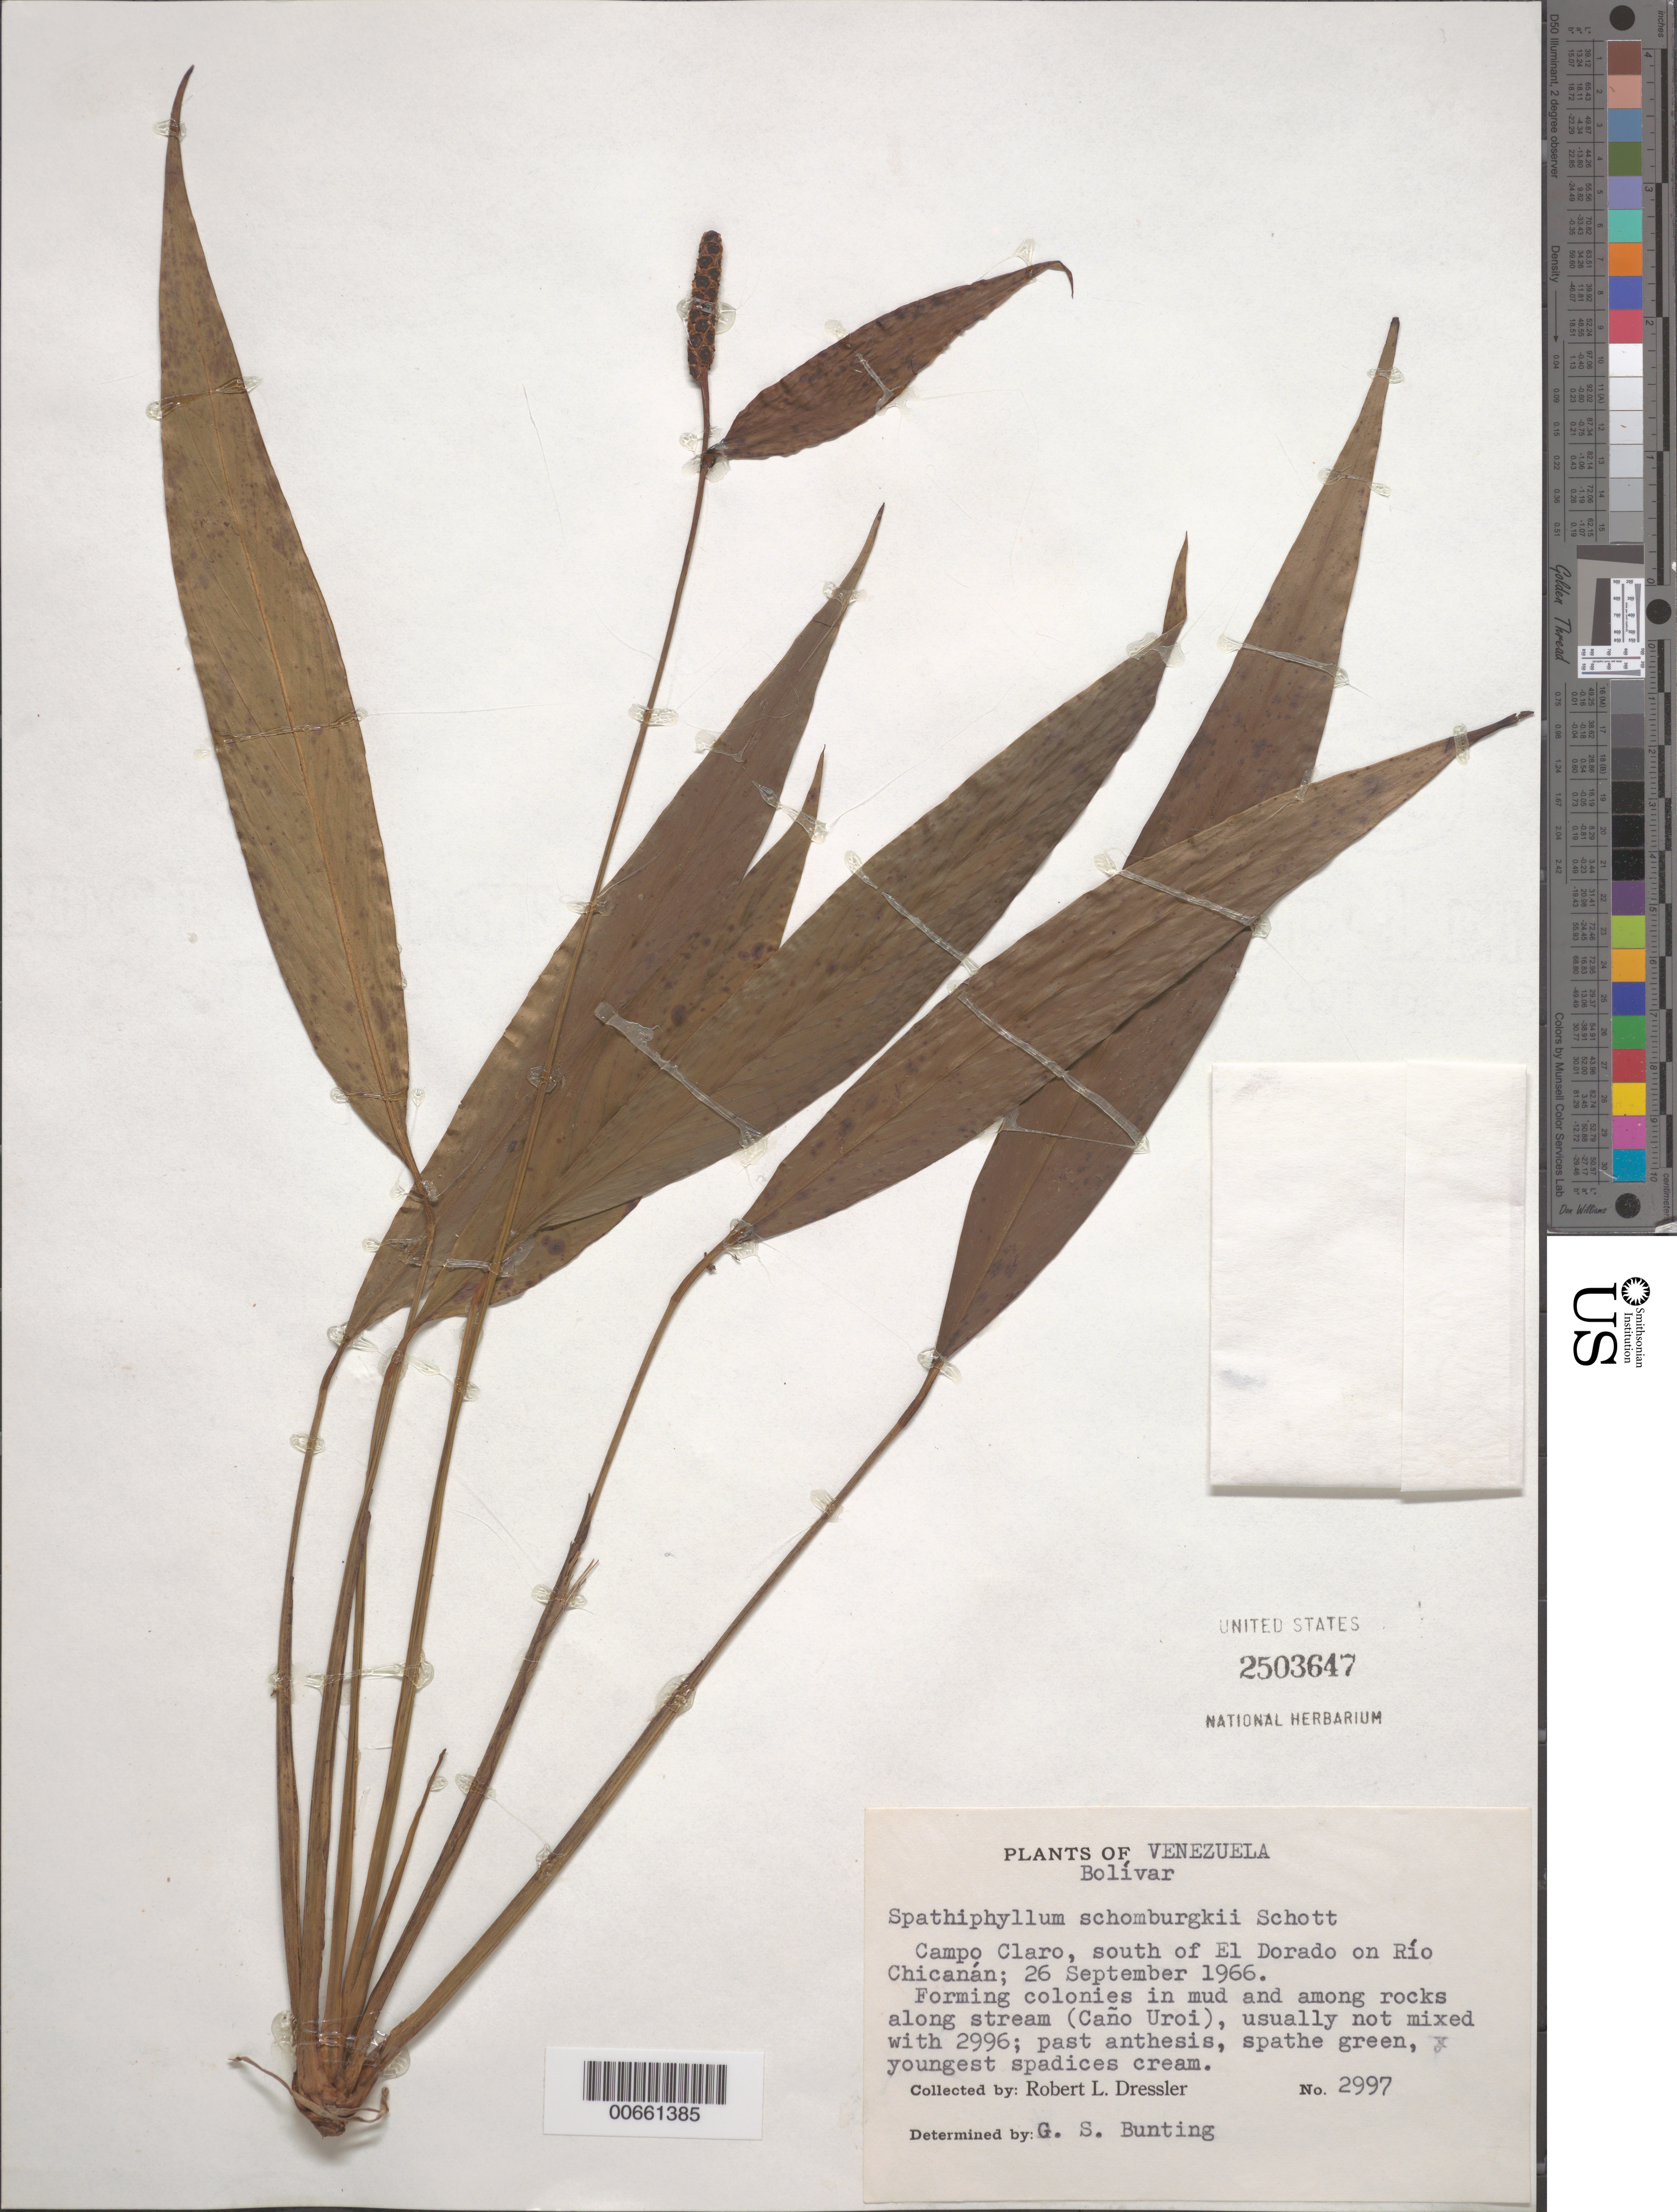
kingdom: Plantae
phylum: Tracheophyta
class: Liliopsida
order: Alismatales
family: Araceae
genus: Spathiphyllum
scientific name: Spathiphyllum schomburgkii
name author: Schott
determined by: Bunting, G. S.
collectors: R. Dressler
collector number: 2997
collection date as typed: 26-Sep-66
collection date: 1966-09-26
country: Venezuela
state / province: Bolívar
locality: Campo Claro, on Río Chicanan, south of El Dorado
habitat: Forming colonies in mued and among rocks along stream (Caño Uroi), usually not mixed with 2996;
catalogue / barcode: US 2503647